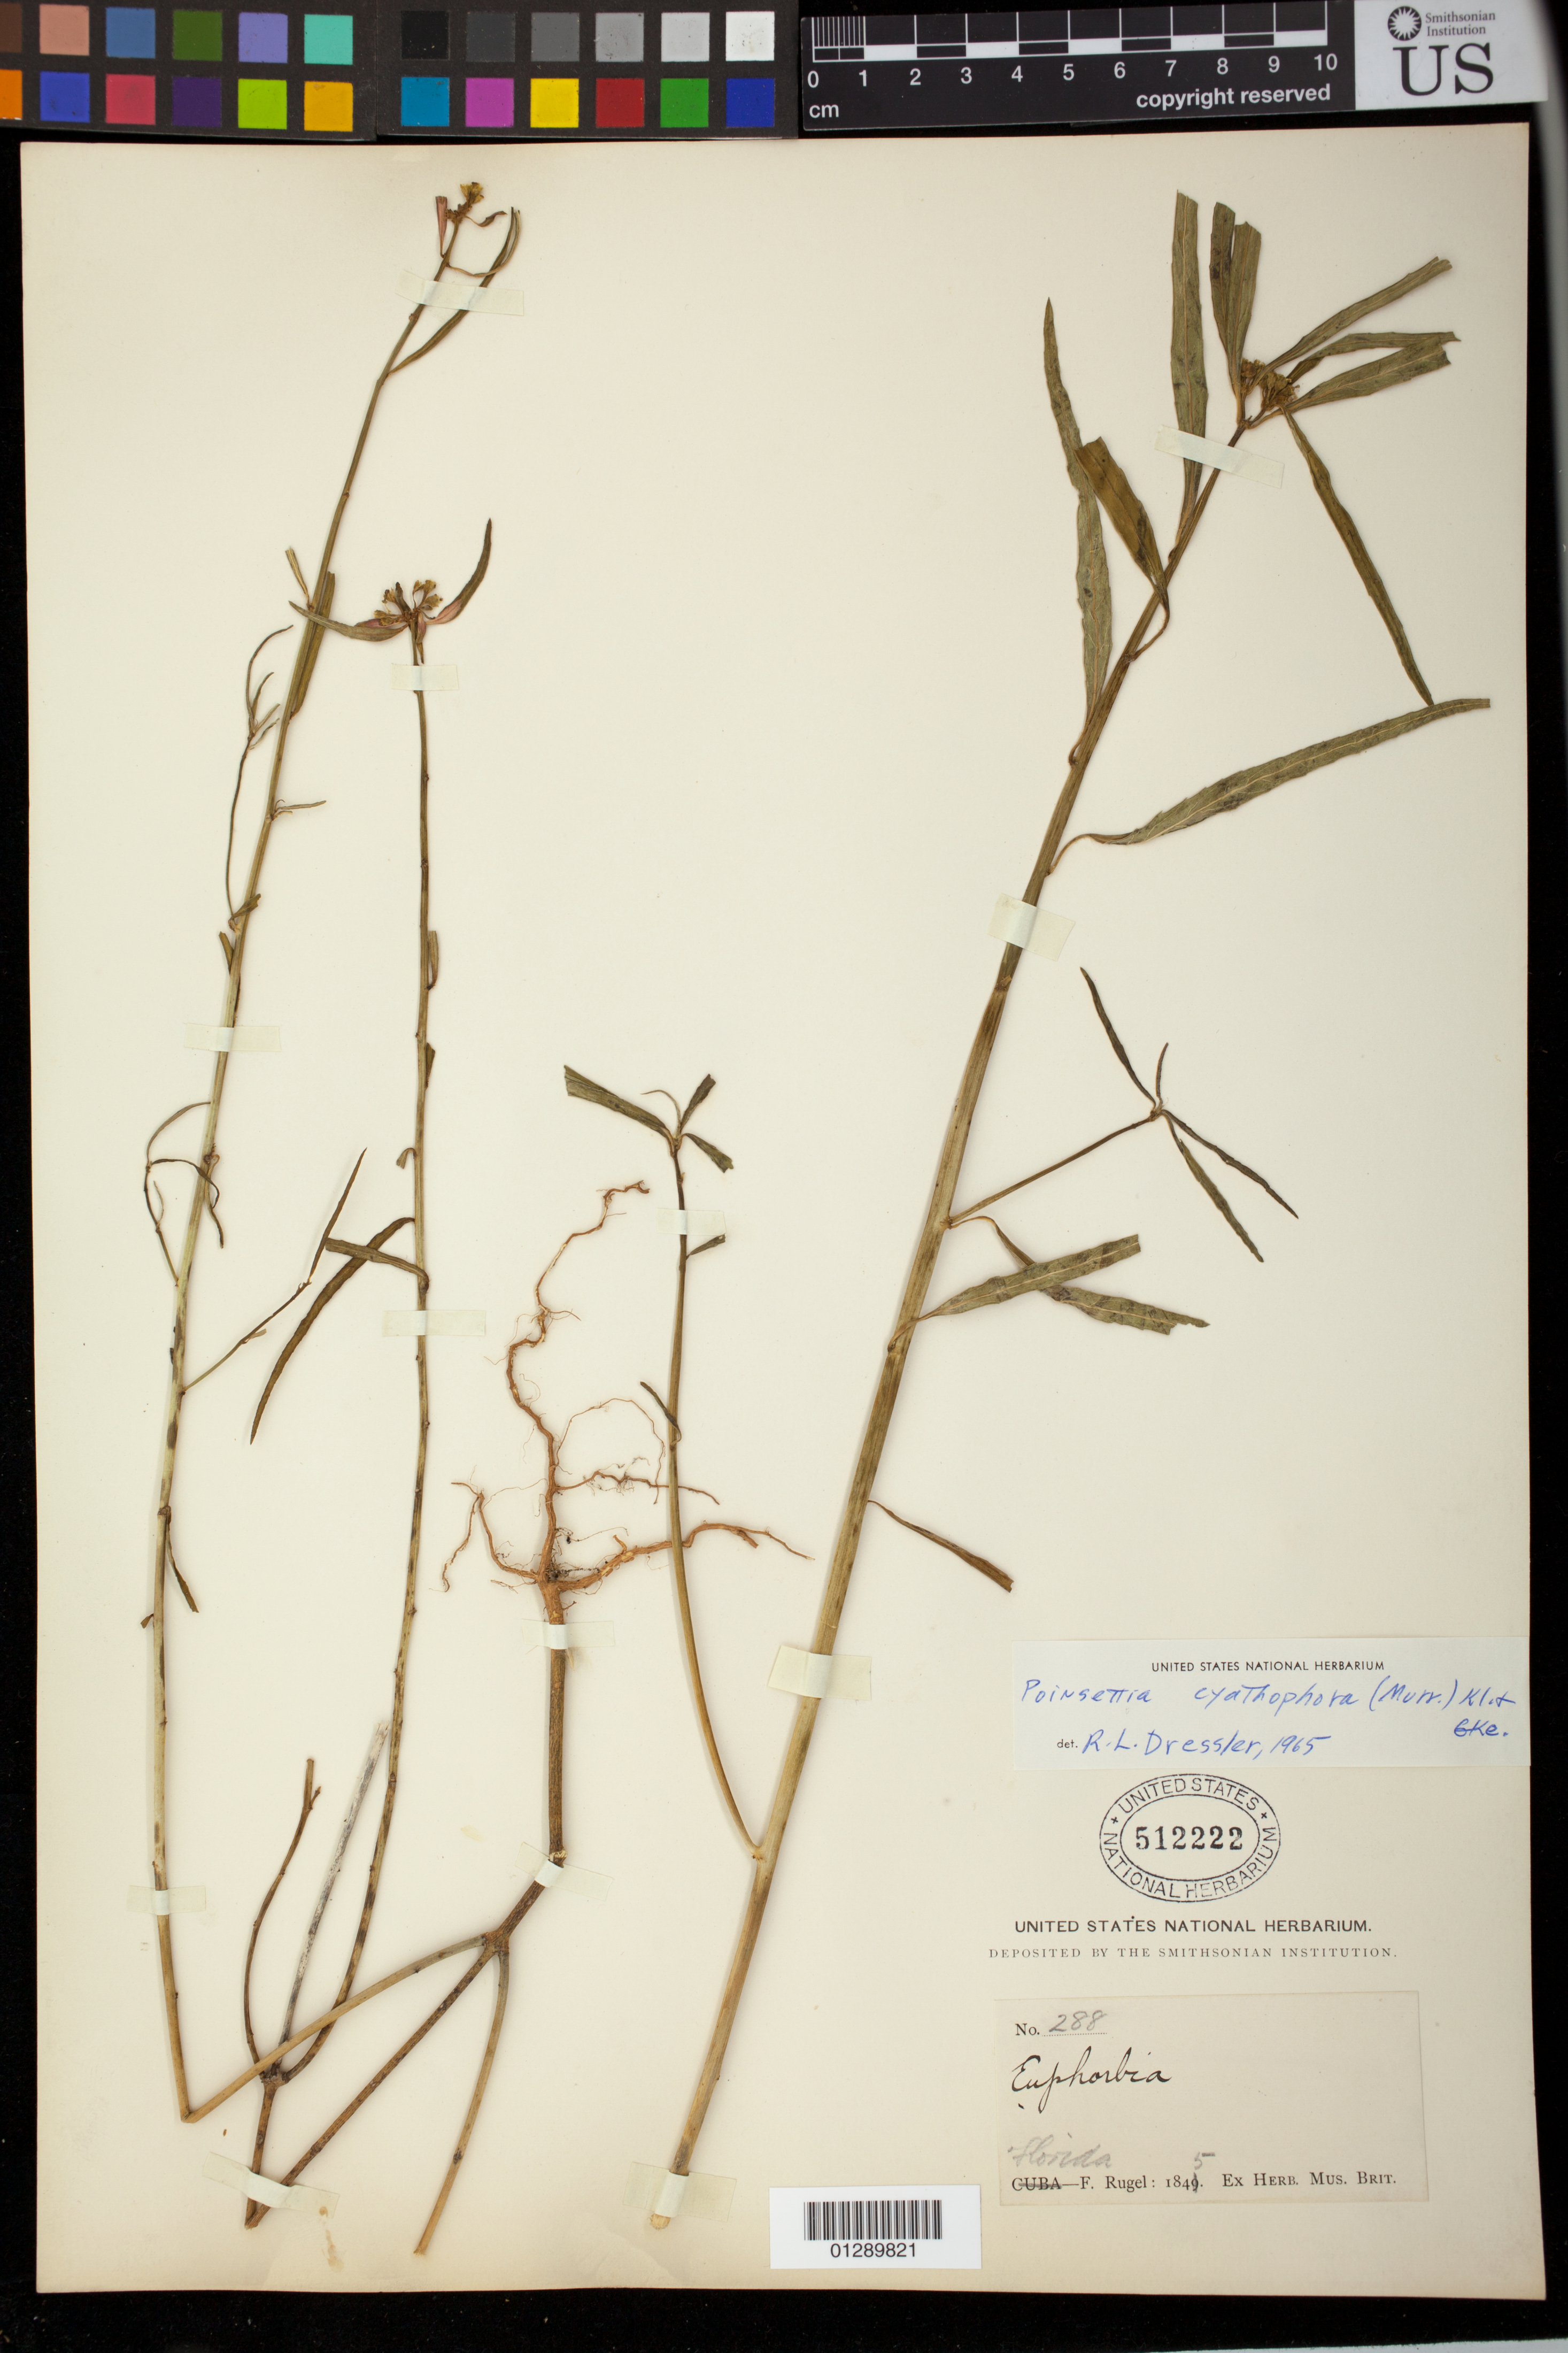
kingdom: Plantae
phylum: Tracheophyta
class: Magnoliopsida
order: Malpighiales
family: Euphorbiaceae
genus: Euphorbia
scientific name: Euphorbia heterophylla var. cyathophora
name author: (Murr.) Griseb.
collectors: F. Rugel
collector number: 288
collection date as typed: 1845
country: United States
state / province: Florida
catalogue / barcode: US 512222